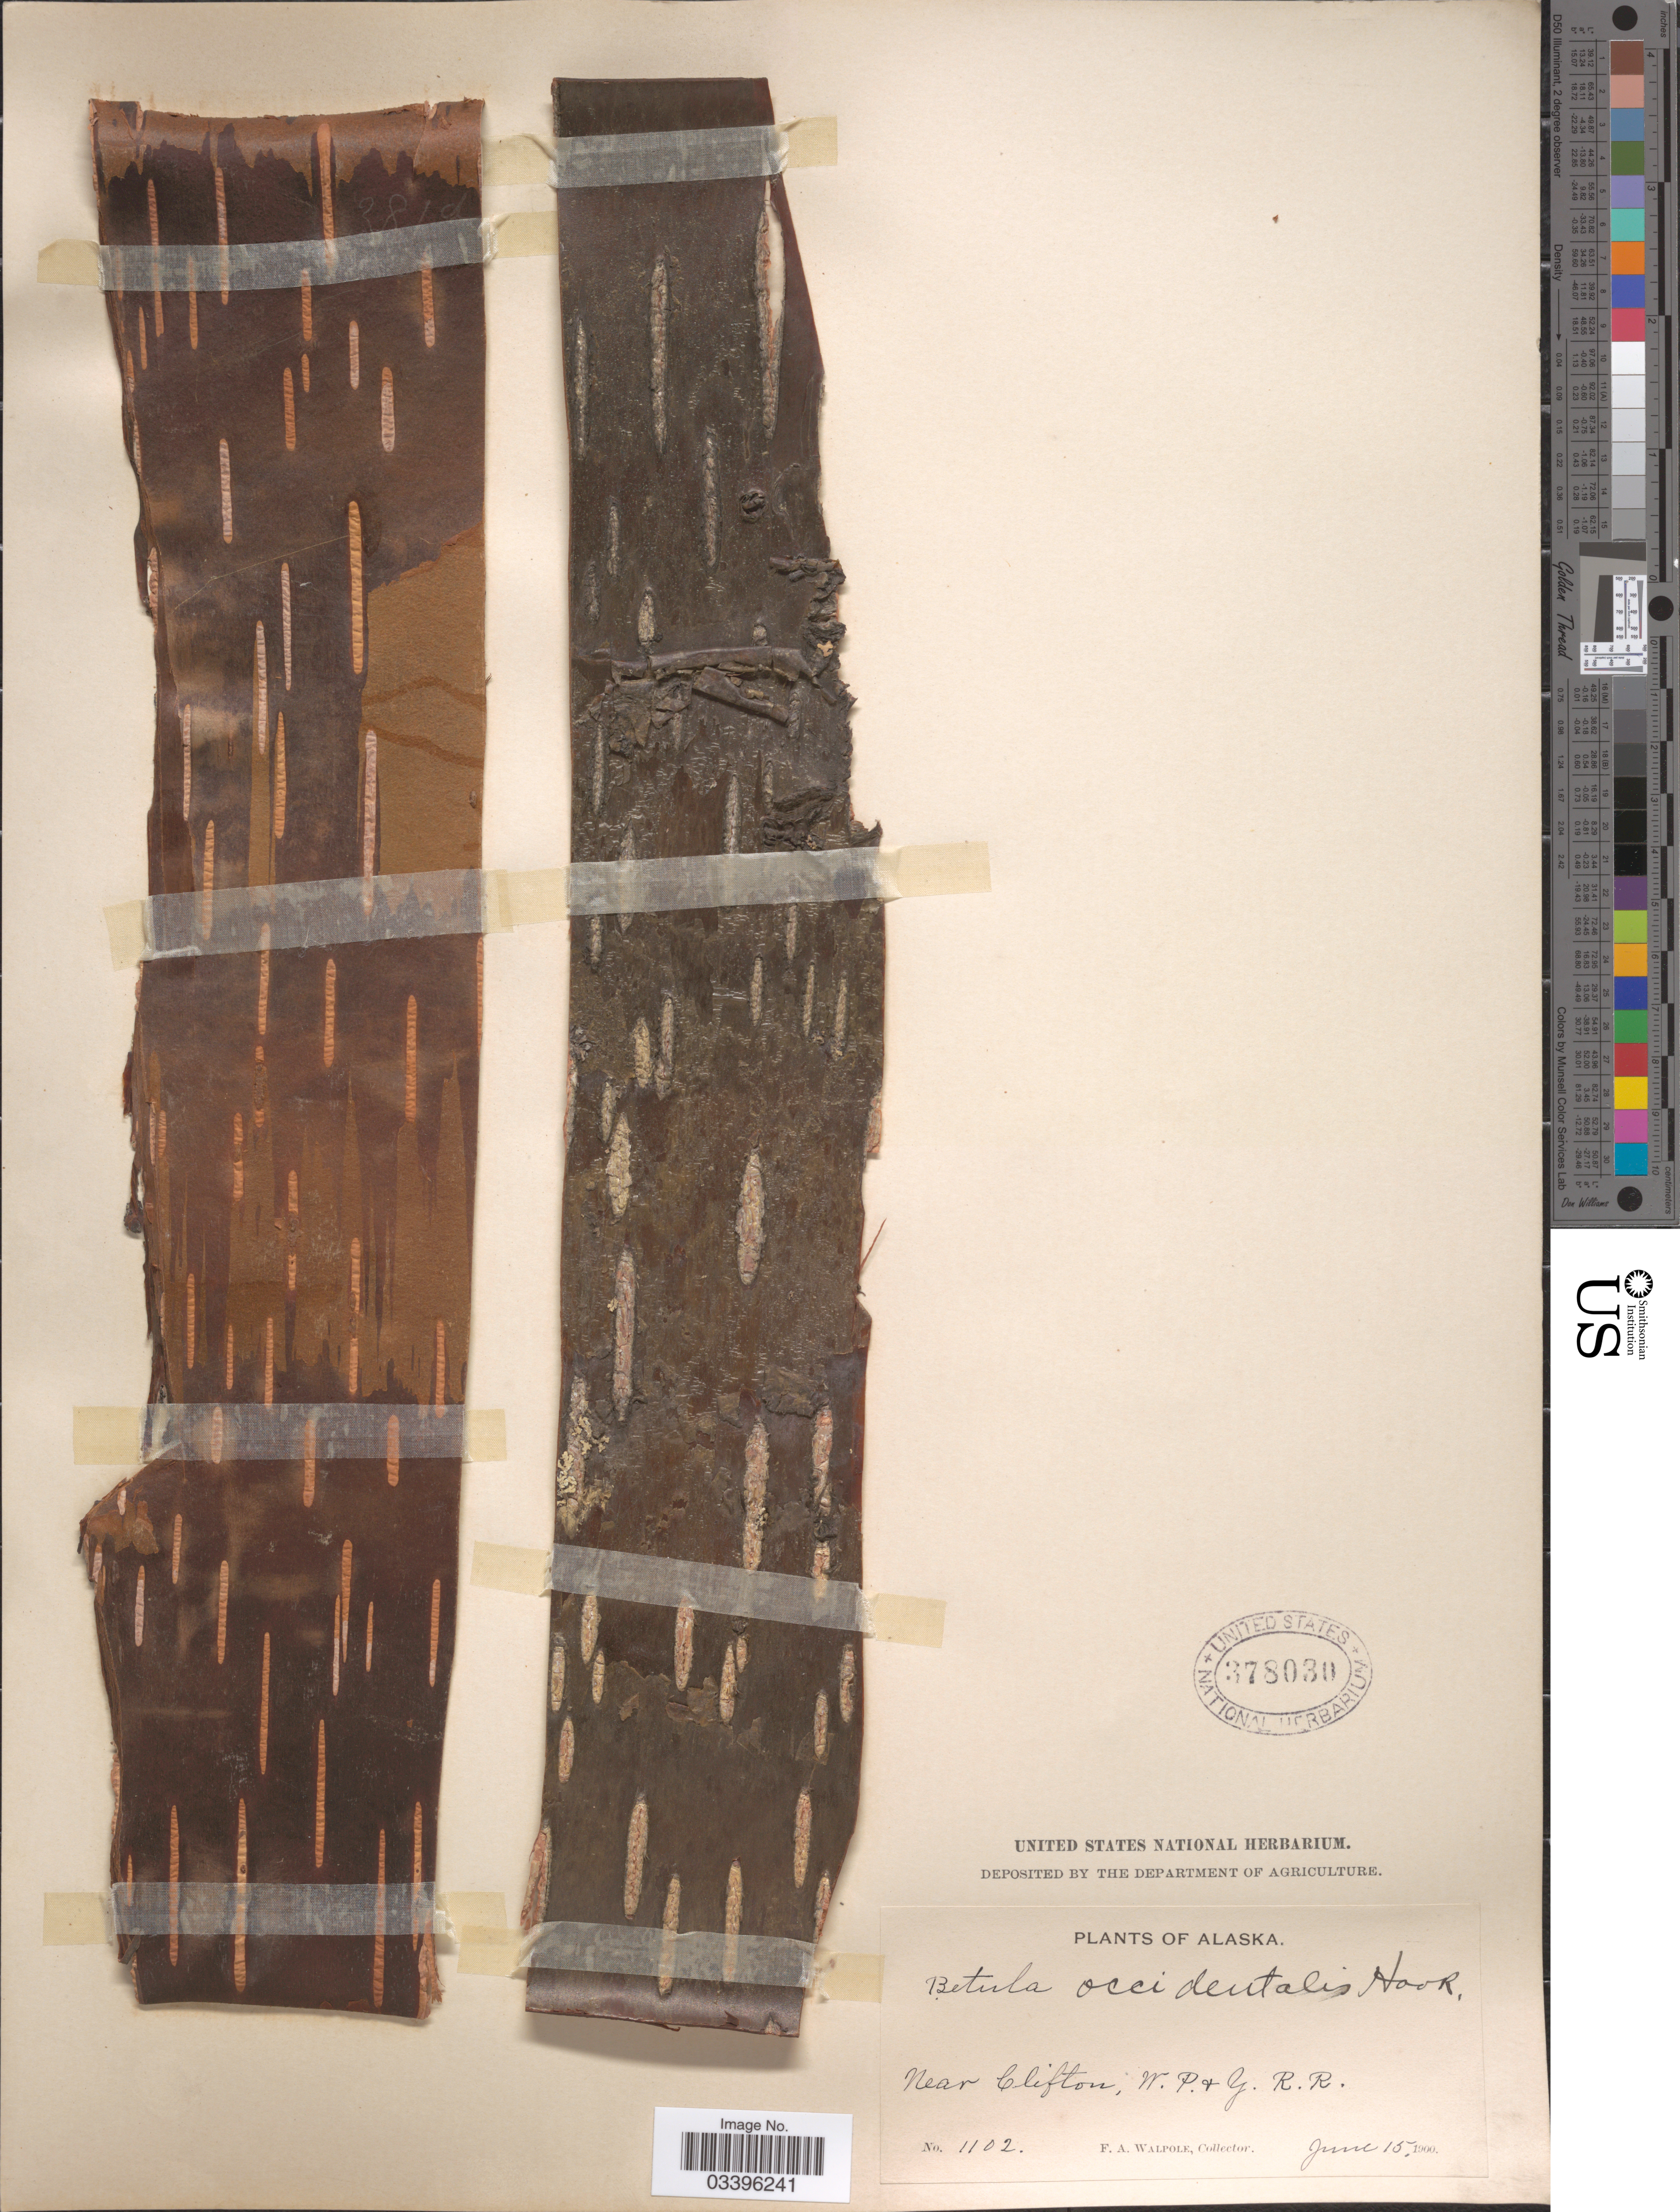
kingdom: Plantae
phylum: Tracheophyta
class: Magnoliopsida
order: Fagales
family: Betulaceae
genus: Betula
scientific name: Betula occidentalis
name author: Hook.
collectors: F. Walpole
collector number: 1102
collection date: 1900-06-15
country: United States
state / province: Alaska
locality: Near Clifton, W.P. & G.R.R.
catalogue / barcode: US 378030